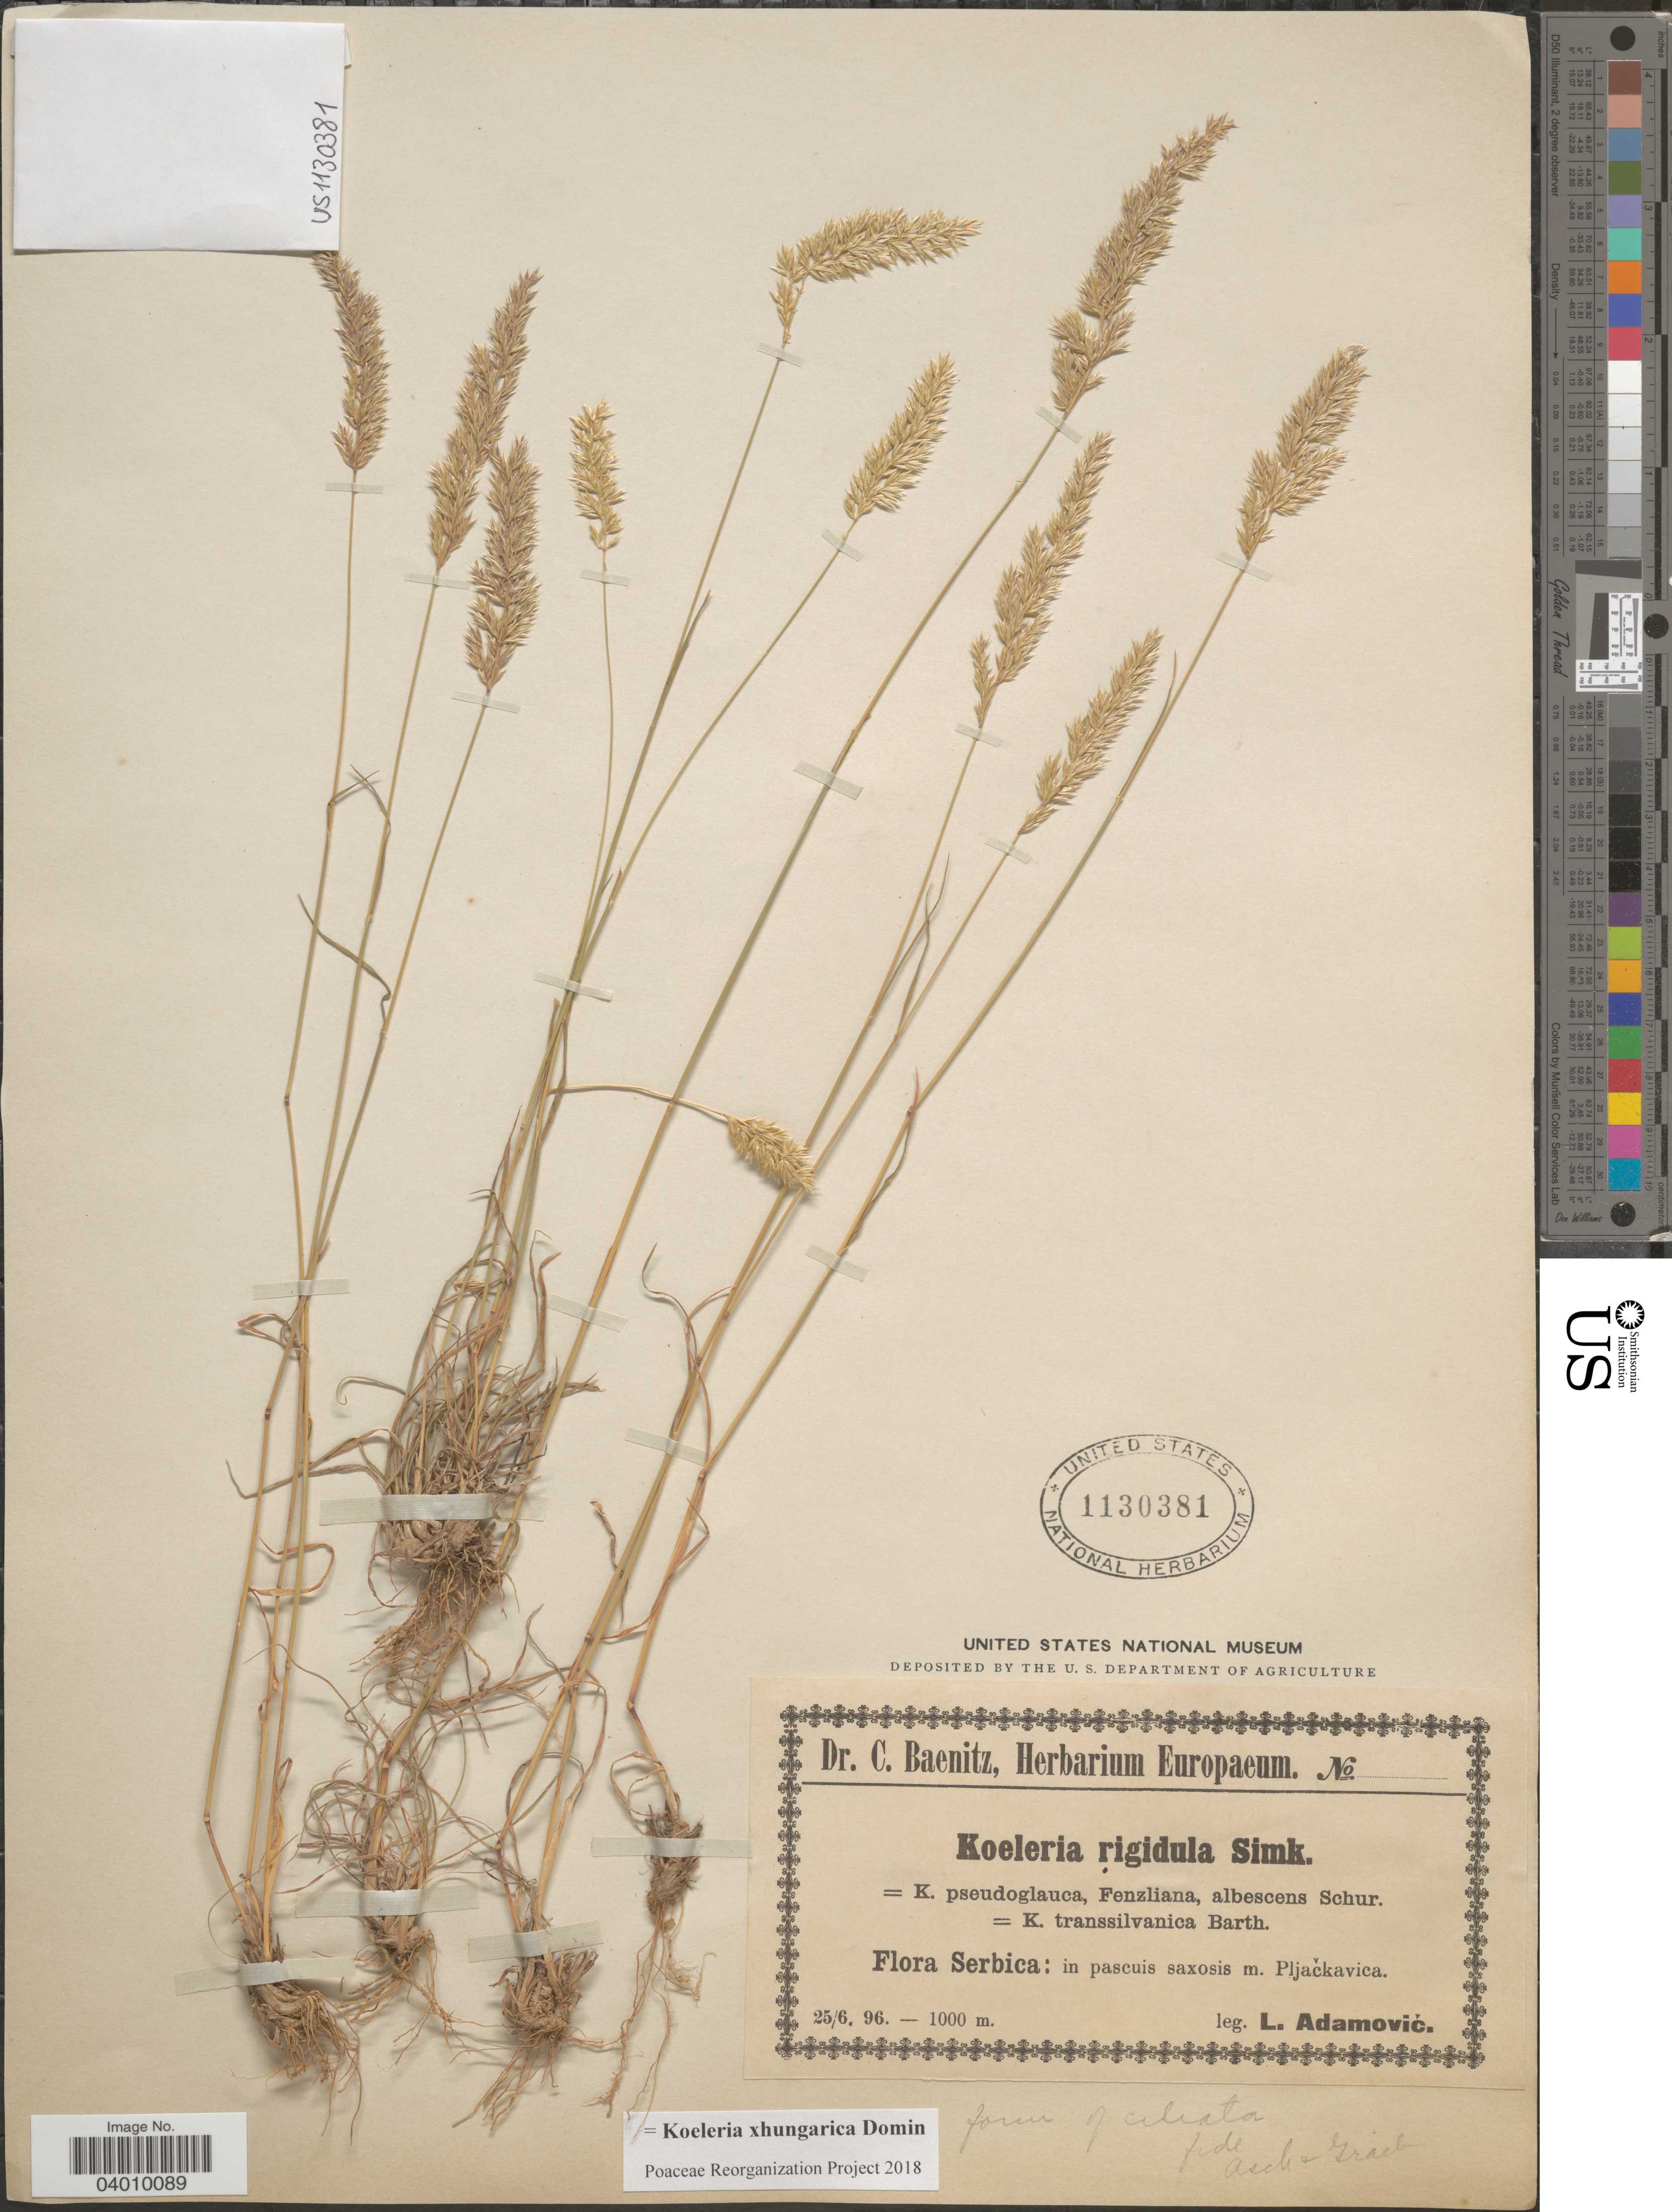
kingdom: Plantae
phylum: Tracheophyta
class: Liliopsida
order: Poales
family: Poaceae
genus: Koeleria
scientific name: Koeleria x hungarica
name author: Domin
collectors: L. Adamović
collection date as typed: Transcribed d/m/y: 25/6/96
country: Serbia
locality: Serbica: in pascuis saxosis m. Pljaĉkavica.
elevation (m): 1000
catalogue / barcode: US 1130381